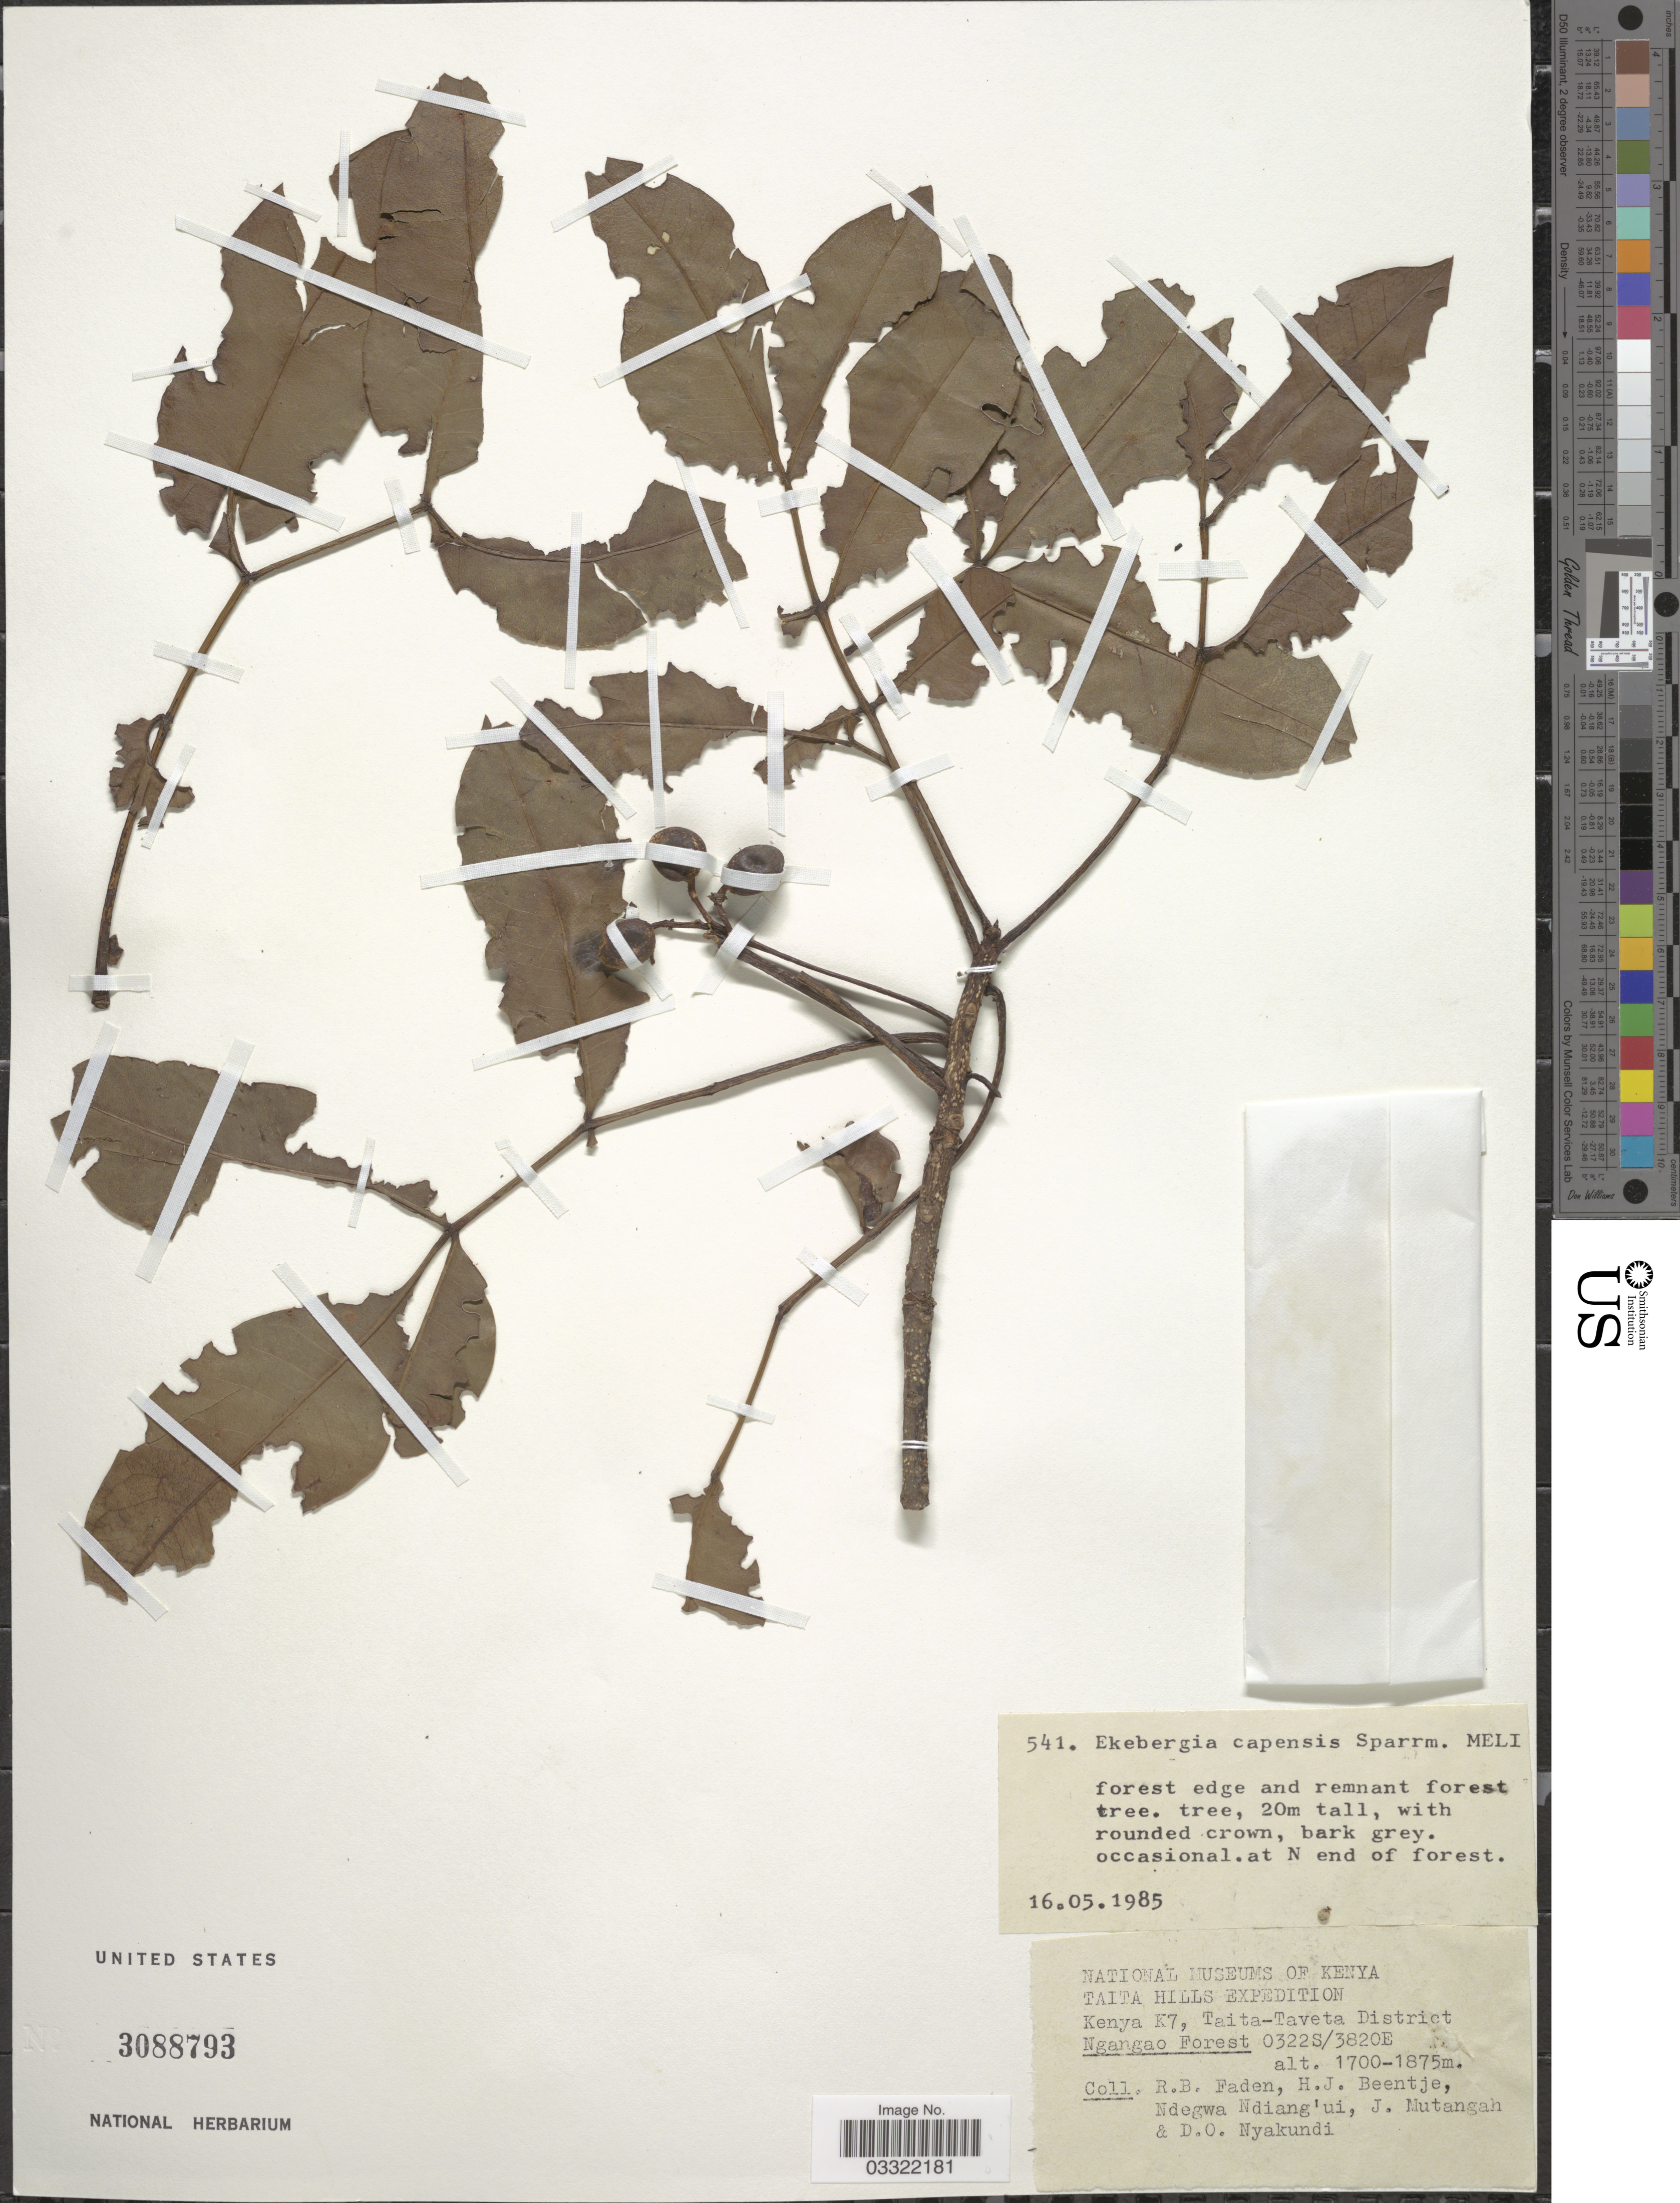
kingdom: Plantae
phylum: Tracheophyta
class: Magnoliopsida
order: Sapindales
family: Meliaceae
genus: Ekebergia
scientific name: Ekebergia capensis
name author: Sparrm.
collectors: R. B. Faden, H. J. Beentje, Ndegwa Ndiang'ui, J. Mutangah & D. Nyakundi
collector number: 541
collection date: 1985-05-16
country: Kenya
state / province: Taita Taveta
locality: Kenya K7, Taita-Taveta District Ngangao Forest.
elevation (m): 1700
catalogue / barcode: US 3088793